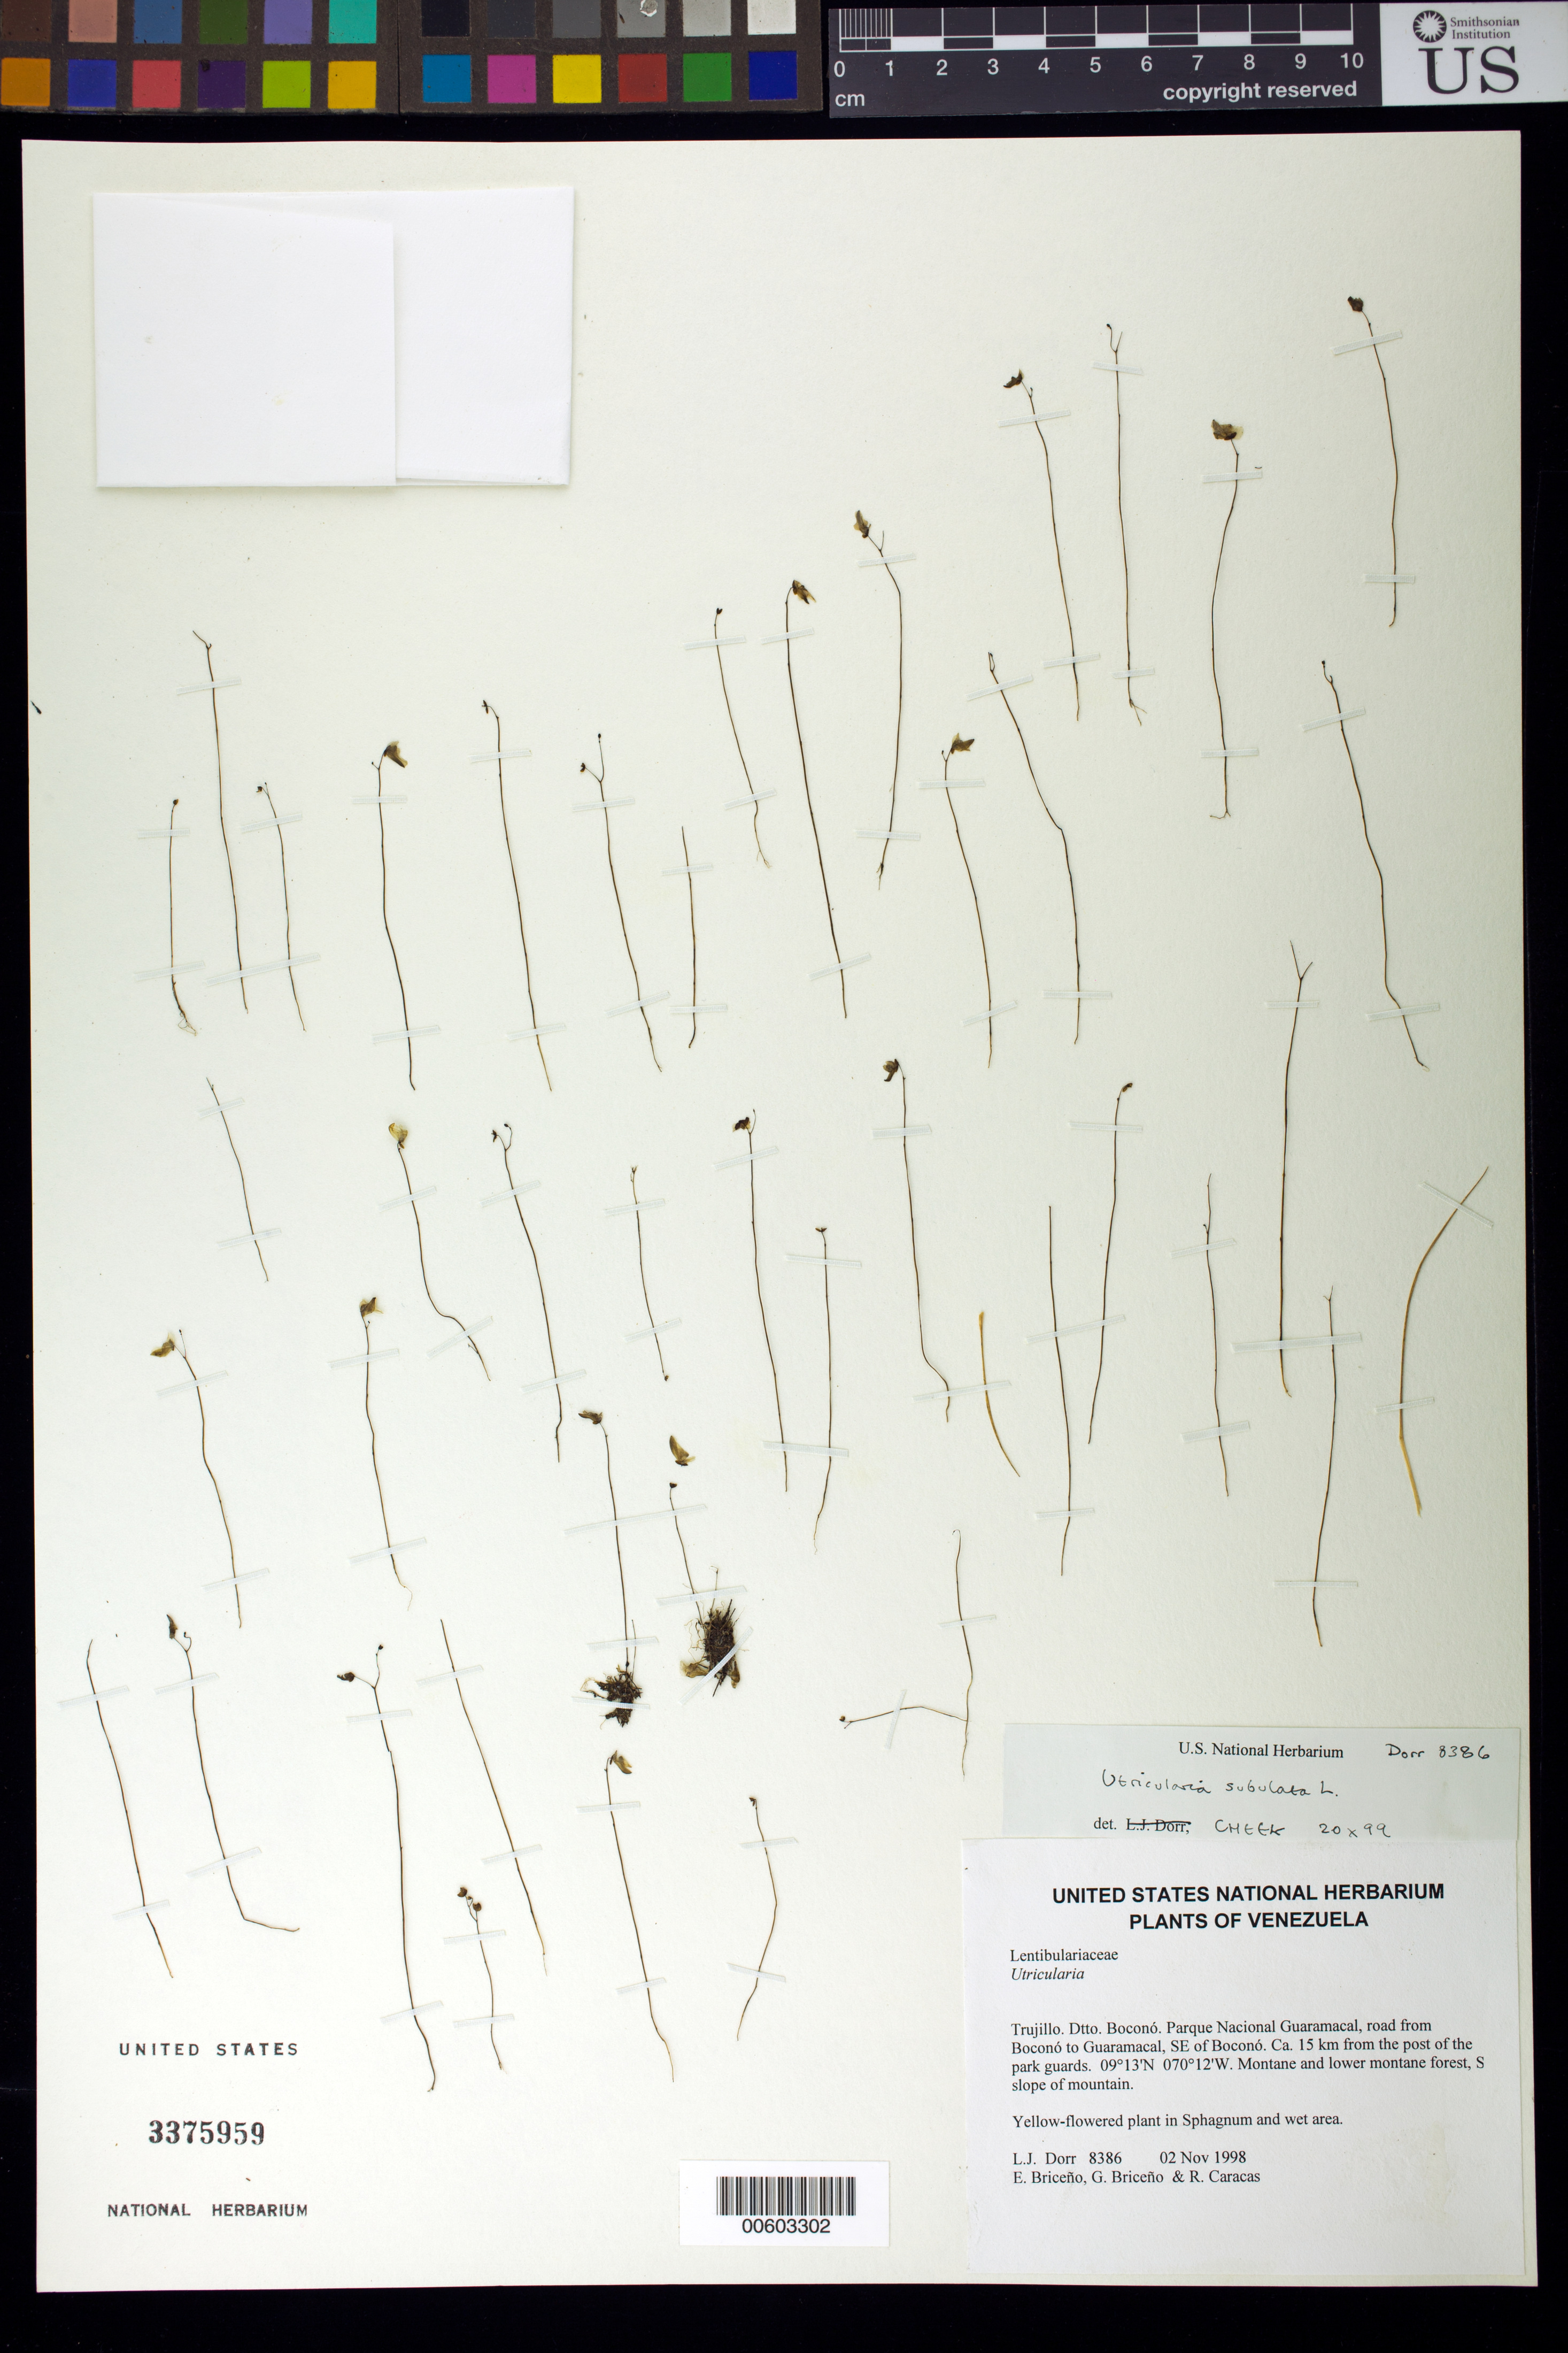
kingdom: Plantae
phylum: Tracheophyta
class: Magnoliopsida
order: Lamiales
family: Lentibulariaceae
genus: Utricularia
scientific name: Utricularia subulata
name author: L.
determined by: Cheek, M., (K), Royal Botanic Garden (Kew)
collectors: L. J. Dorr, E. Briceño, G. Briceño & R. Caracas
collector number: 8386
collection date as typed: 02 Nov 1998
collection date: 1998-11-02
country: Venezuela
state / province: Trujillo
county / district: Boconó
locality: Parque Nacional Guaramacal, road from Boconó to Guaramacal, SE of Boconó, ca. 15 km from the post of the park guards.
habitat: Montane and lower montane forest, S slope of mountain.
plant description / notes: PORT, US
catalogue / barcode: US 3375959